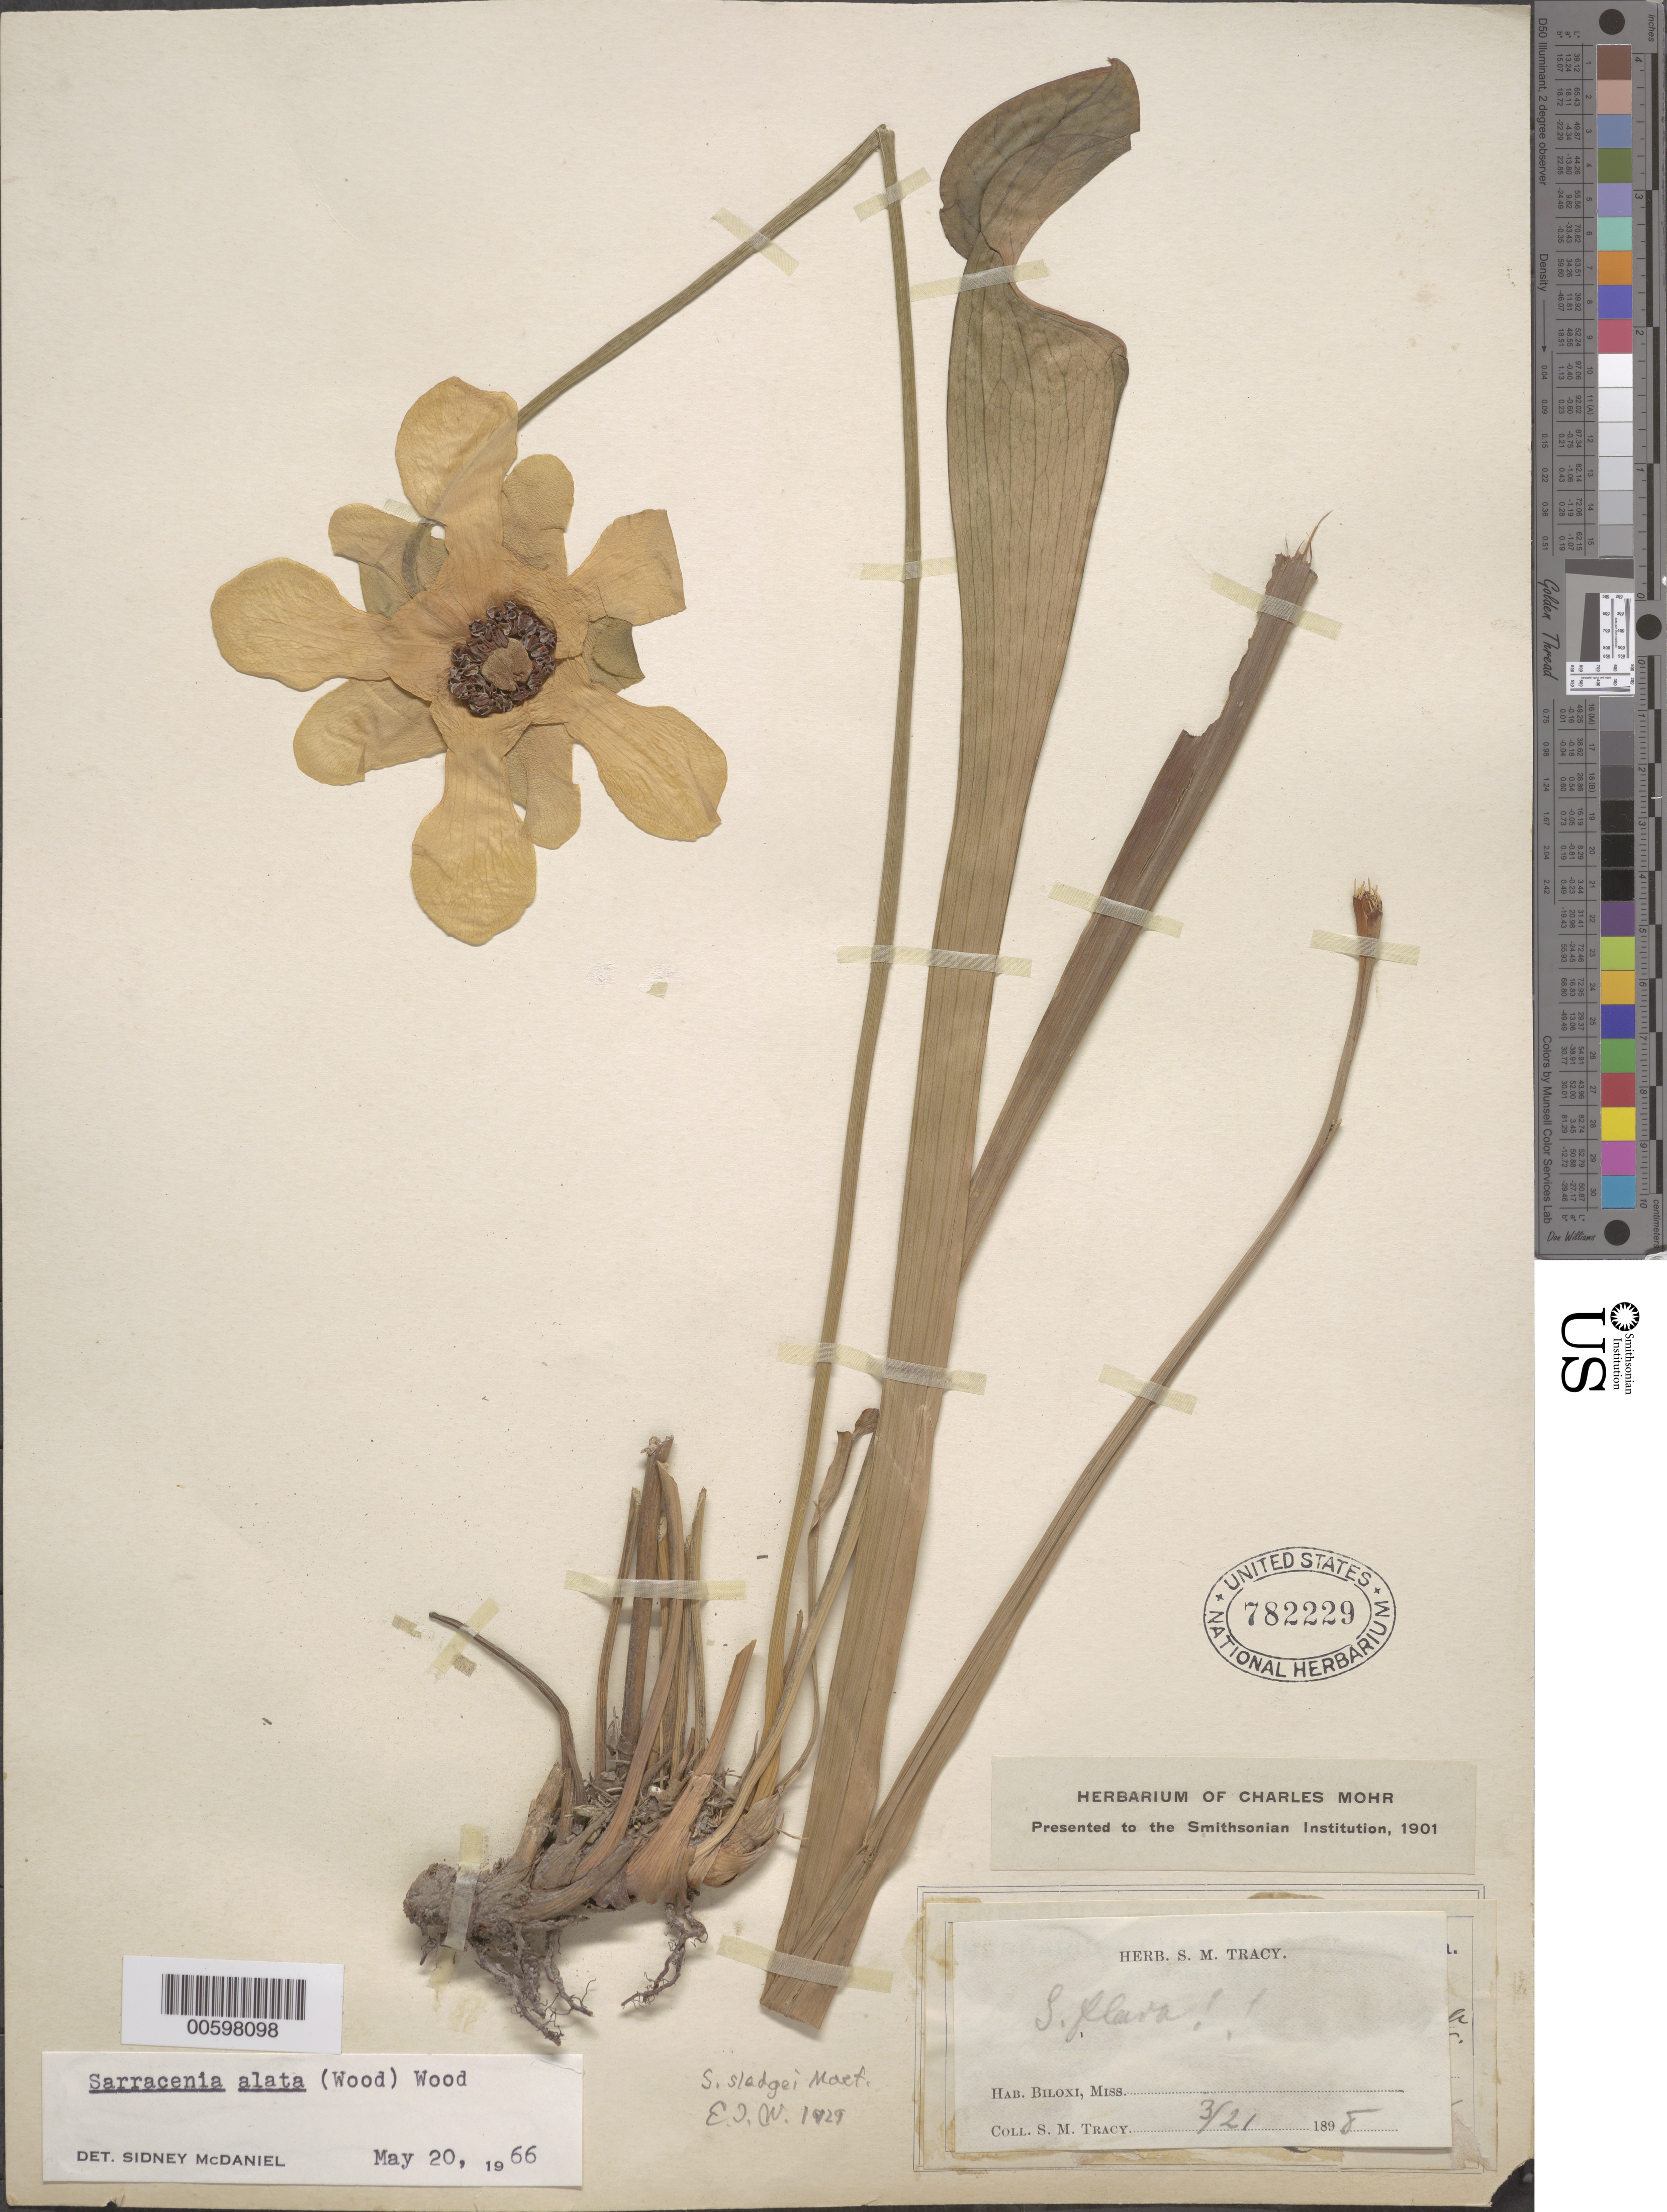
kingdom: Plantae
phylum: Tracheophyta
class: Magnoliopsida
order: Ericales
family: Sarraceniaceae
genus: Sarracenia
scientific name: Sarracenia alata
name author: (Alph. Wood) Alph. Wood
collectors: S. M. Tracy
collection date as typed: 21 Mar 1898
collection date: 1898-03-21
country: United States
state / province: Mississippi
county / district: Harrison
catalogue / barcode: US 782229